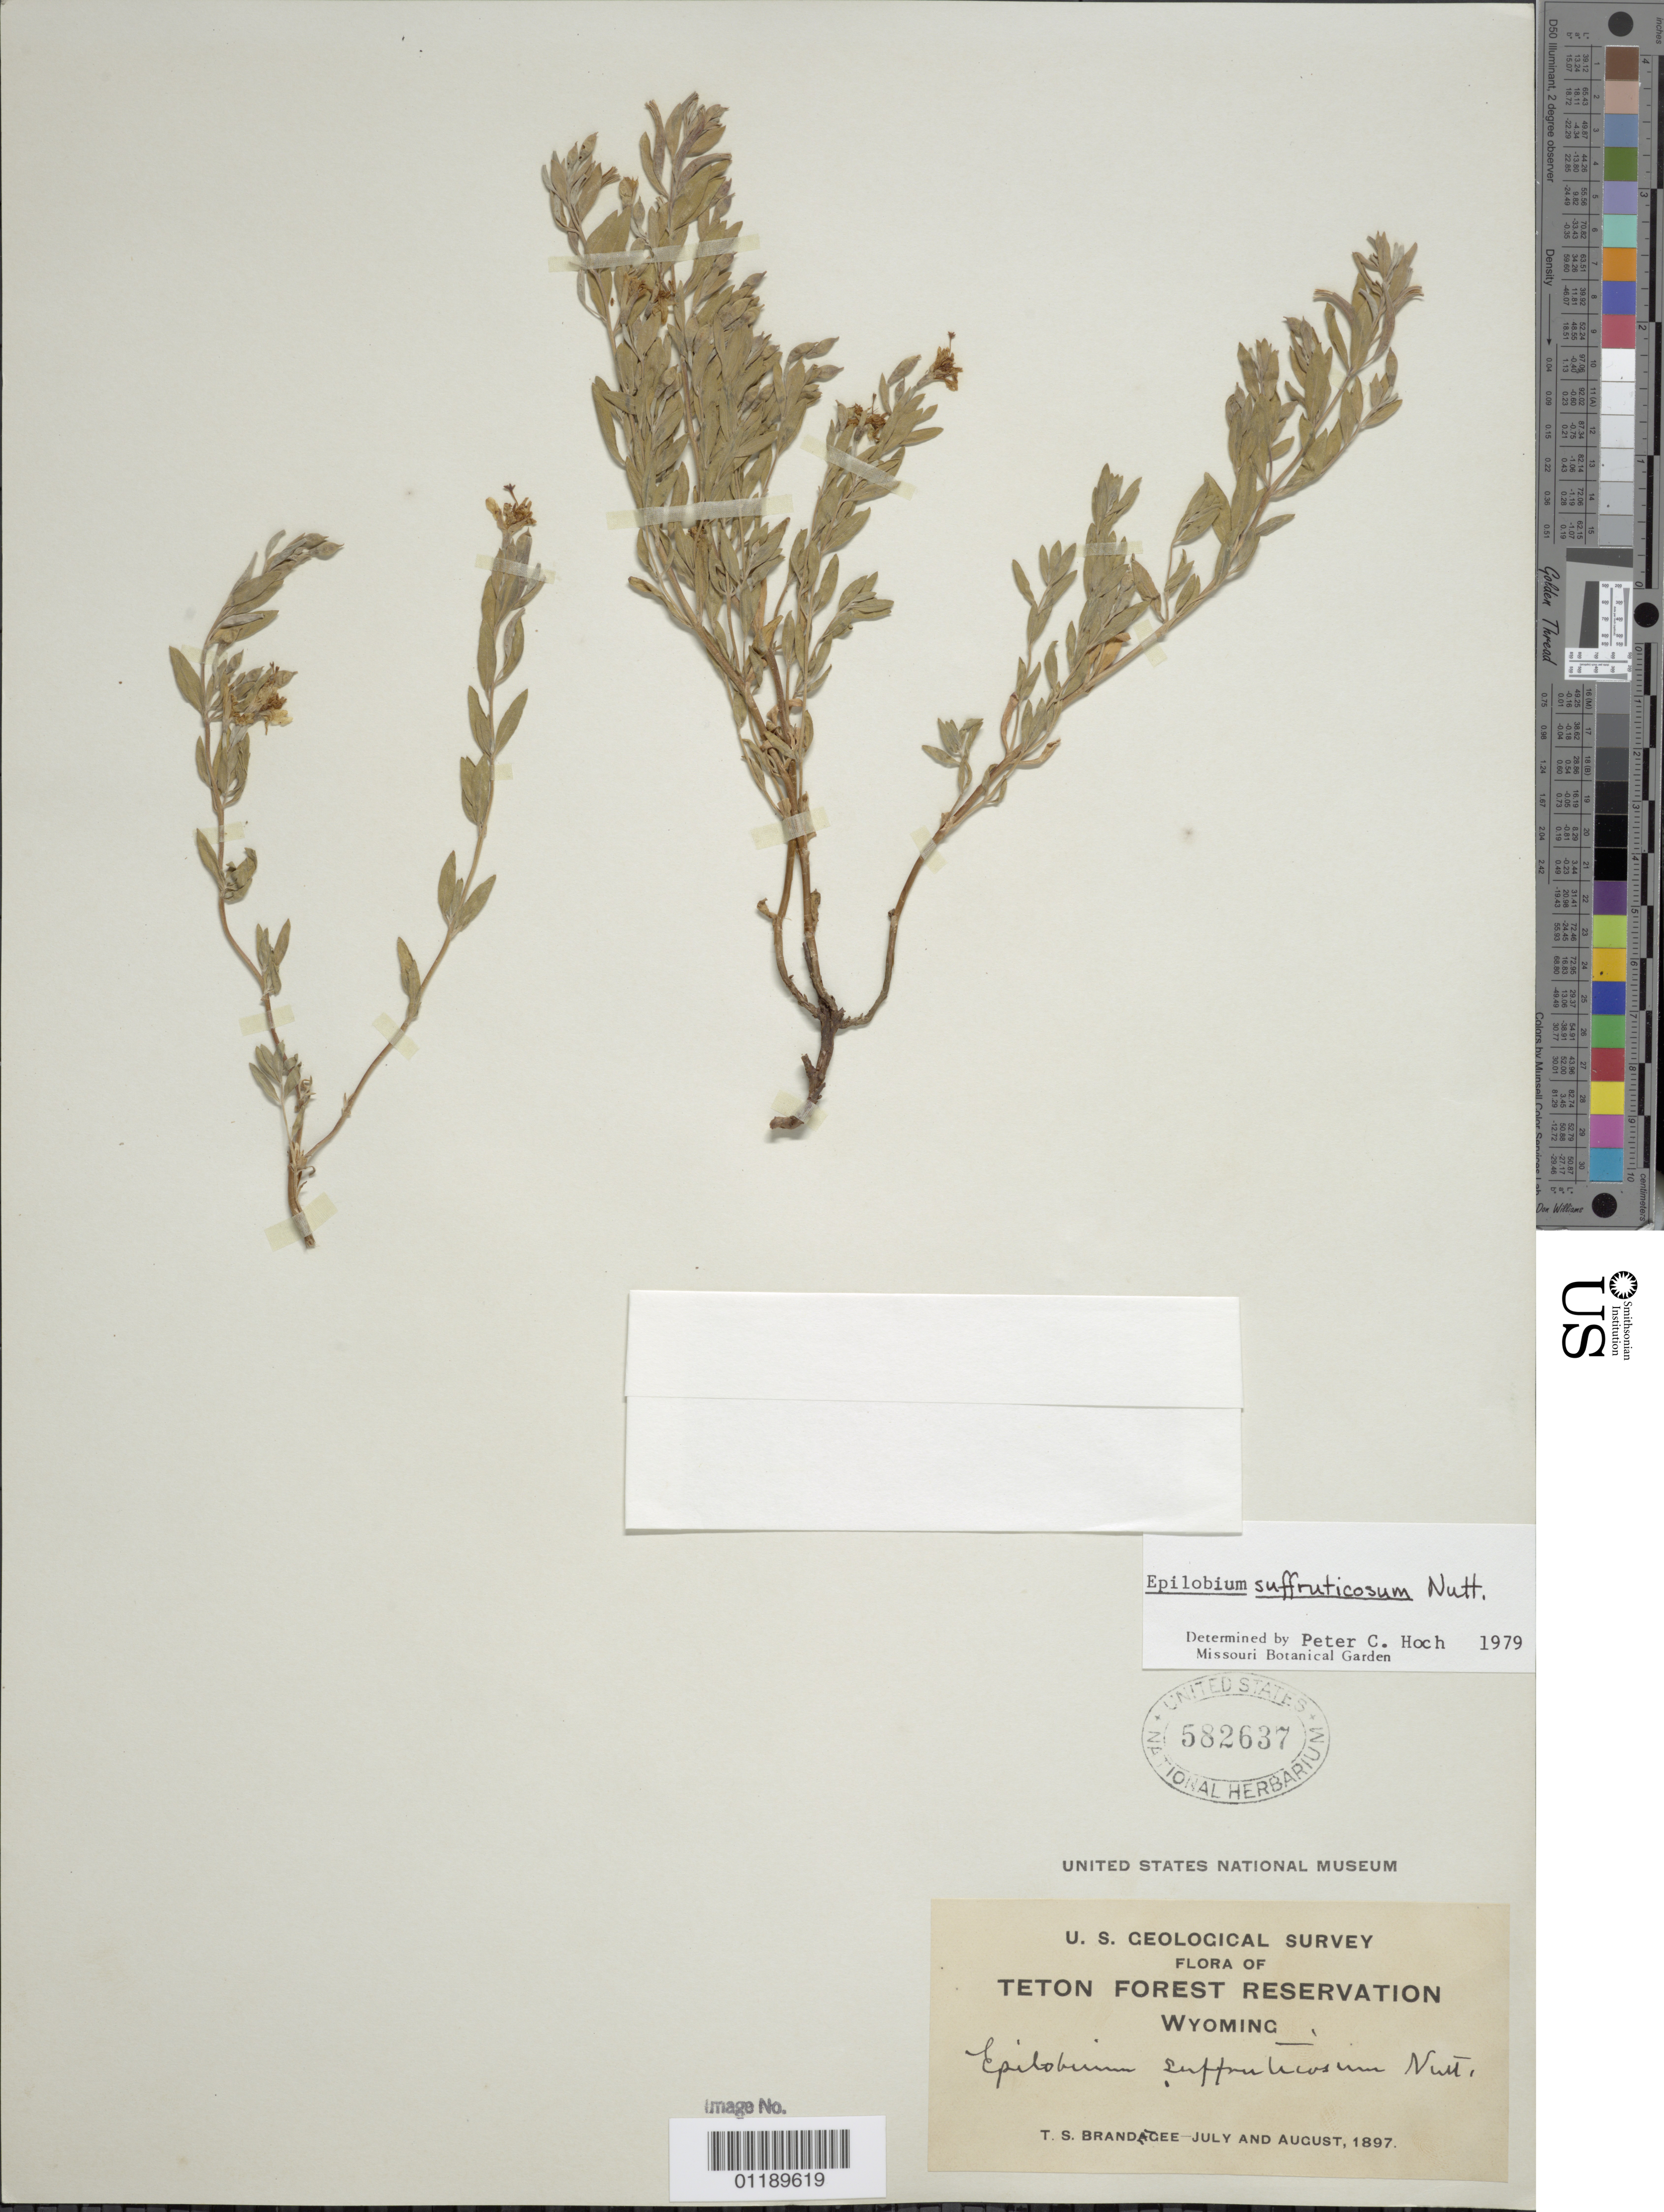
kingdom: Plantae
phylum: Tracheophyta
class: Magnoliopsida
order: Myrtales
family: Onagraceae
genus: Epilobium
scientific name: Epilobium suffruticosum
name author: Nutt. ex Torr. & A. Gray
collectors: T. S. Brandegee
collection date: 1897-07/1897-08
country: United States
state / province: Wyoming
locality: Teton Forest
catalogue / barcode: US 582637